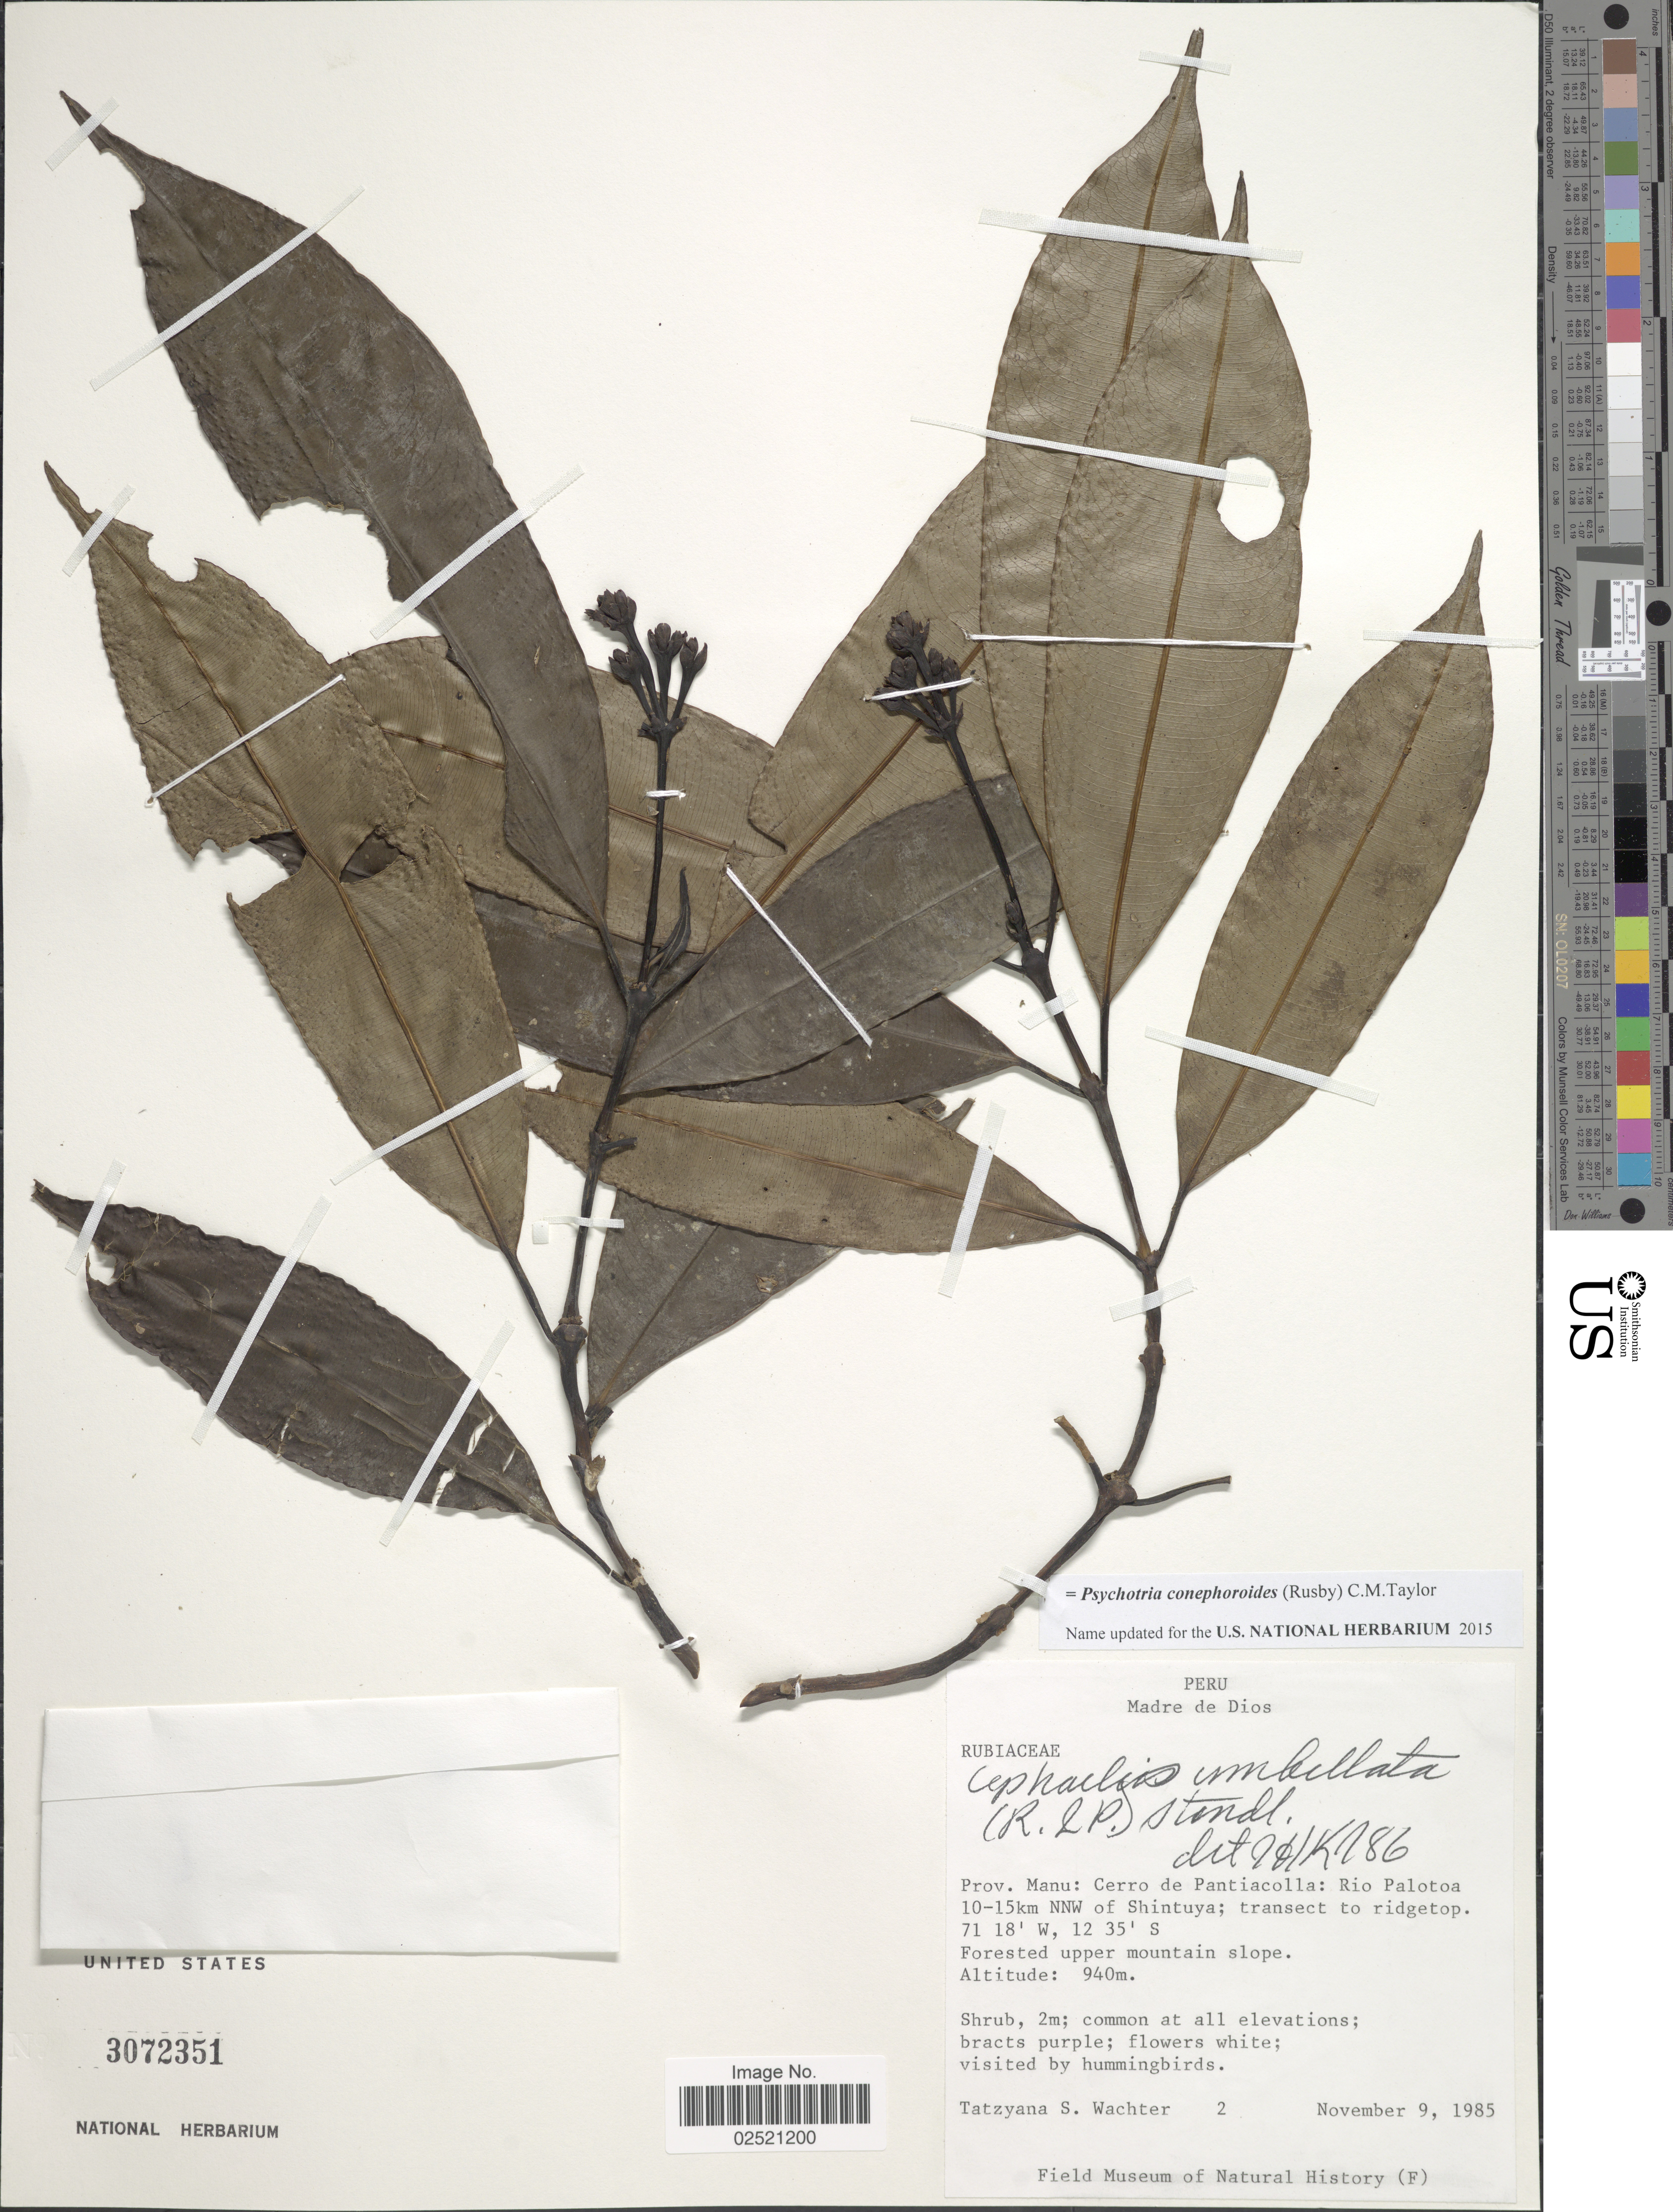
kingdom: Plantae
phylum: Tracheophyta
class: Magnoliopsida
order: Gentianales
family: Rubiaceae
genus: Psychotria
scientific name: Psychotria conephoroides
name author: (Rusby) C.M. Taylor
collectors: T. Wachter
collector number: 2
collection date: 1985-11-09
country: Peru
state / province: Madre de Dios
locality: Prov. Manu: Cerro de Pantiacolla: Rio Palotoa 10-15 km NNW of Shintuya; transect to ridgetop, forested upper mountain slope.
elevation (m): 940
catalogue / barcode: US 3072351